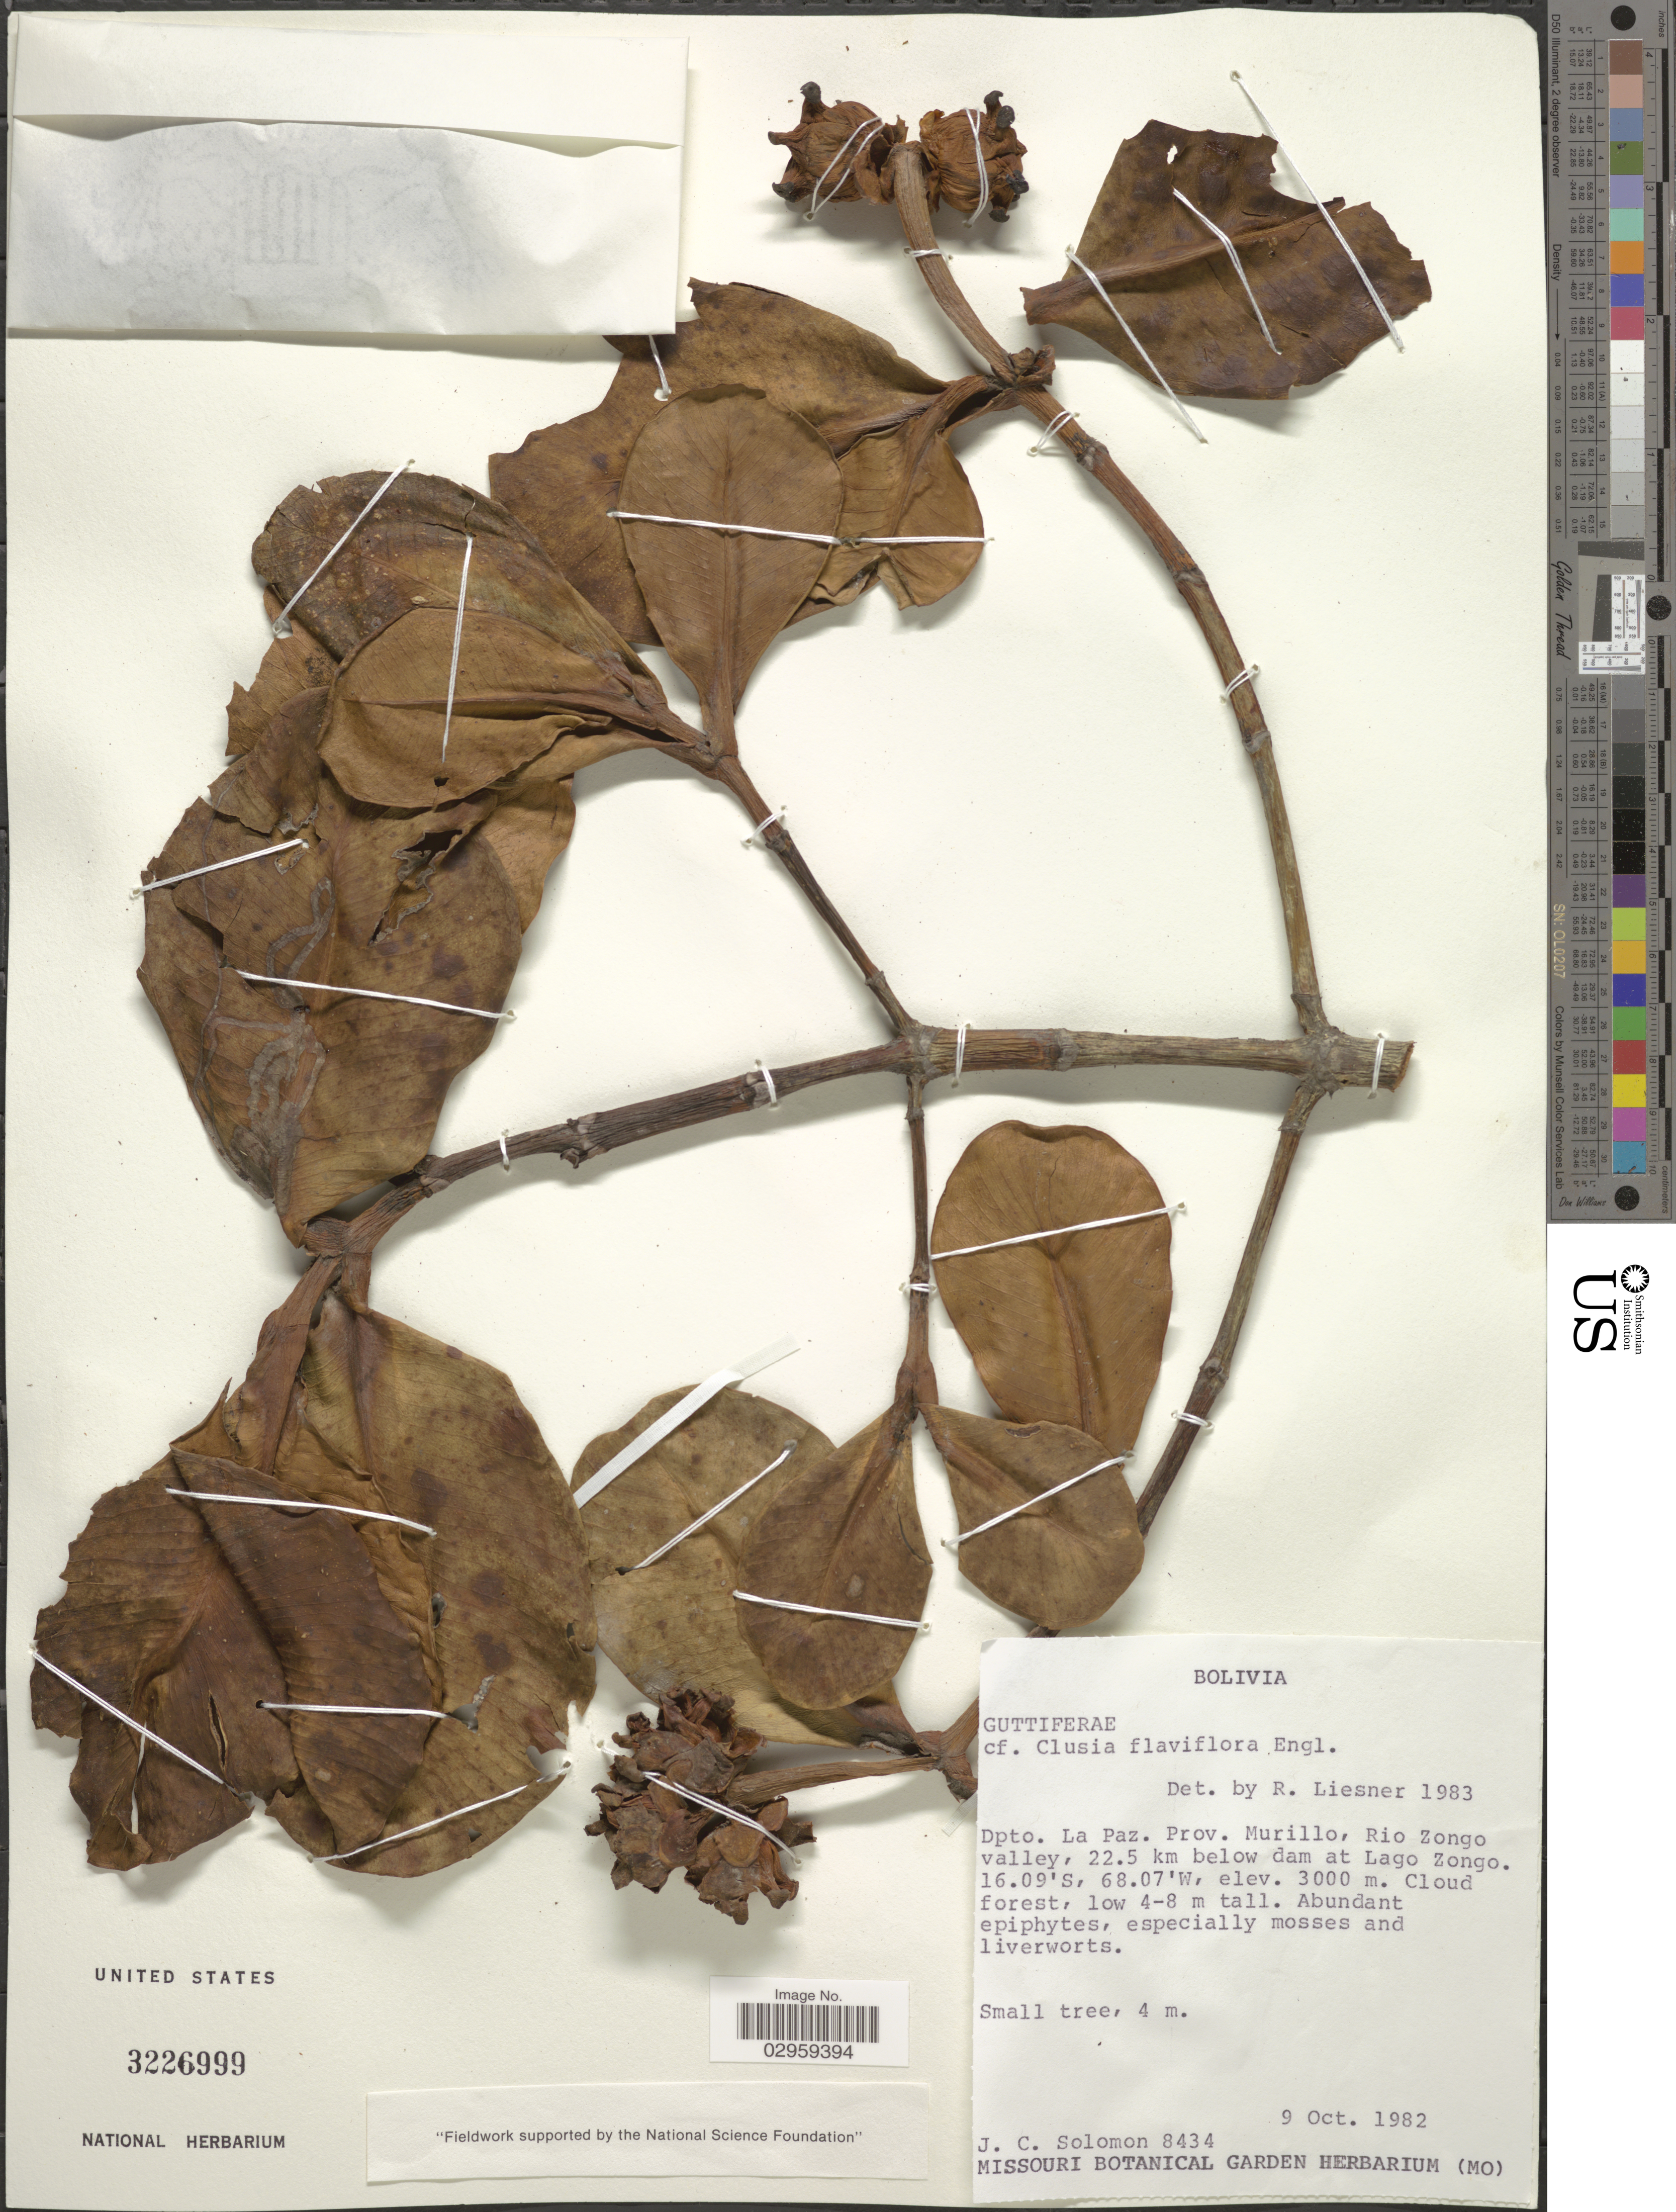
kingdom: Plantae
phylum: Tracheophyta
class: Magnoliopsida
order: Malpighiales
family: Clusiaceae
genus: Clusia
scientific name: Clusia flaviflora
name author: Engl.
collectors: J. C. Solomon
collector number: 8434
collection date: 1982-10-09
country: Bolivia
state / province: La Paz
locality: Dpto. La Paz. Prov. Murillo, Rio Zongo valley, 22.5 km below dam at Lago Zongo.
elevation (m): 3000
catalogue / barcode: US 3226999